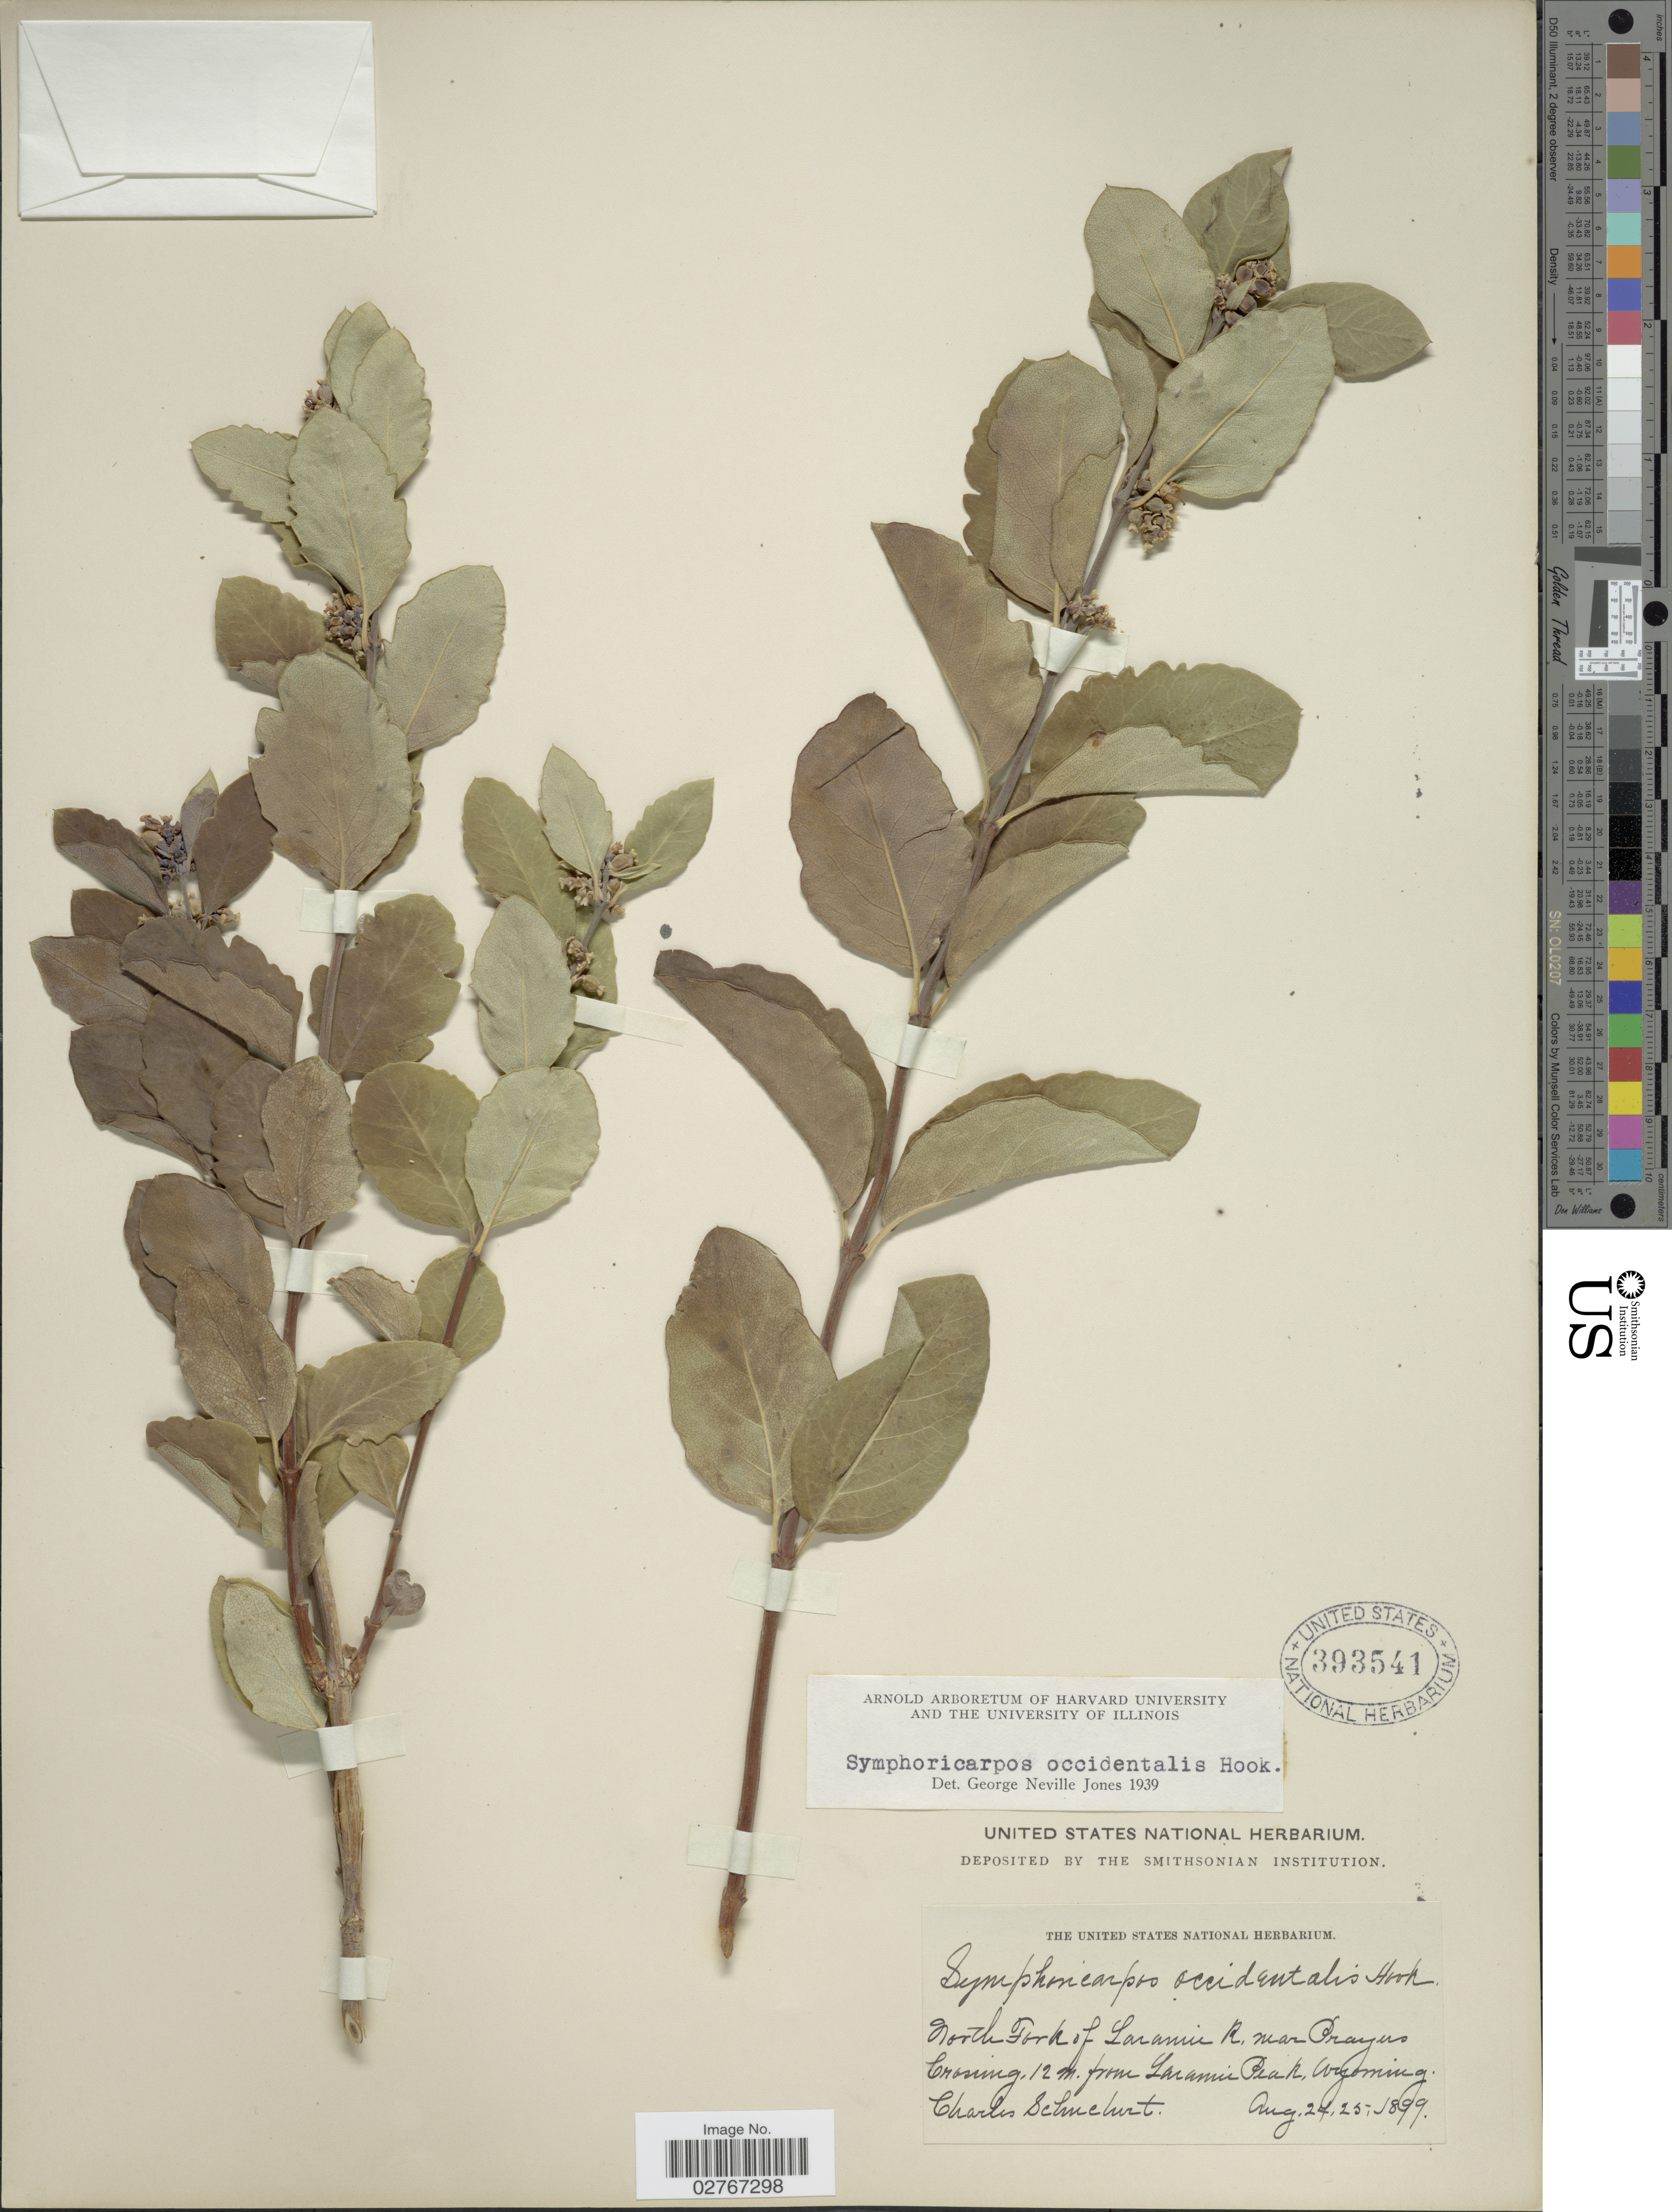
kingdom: Plantae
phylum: Tracheophyta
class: Magnoliopsida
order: Dipsacales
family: Caprifoliaceae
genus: Symphoricarpos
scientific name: Symphoricarpos occidentalis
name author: (R. Br.) Hook.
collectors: C. Schuchert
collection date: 1899-08-24/1899-08-25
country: United States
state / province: Wyoming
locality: North Fork of Laramie R, near Prayers Crossing, 12 m. from Laramie Peak.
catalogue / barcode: US 393541